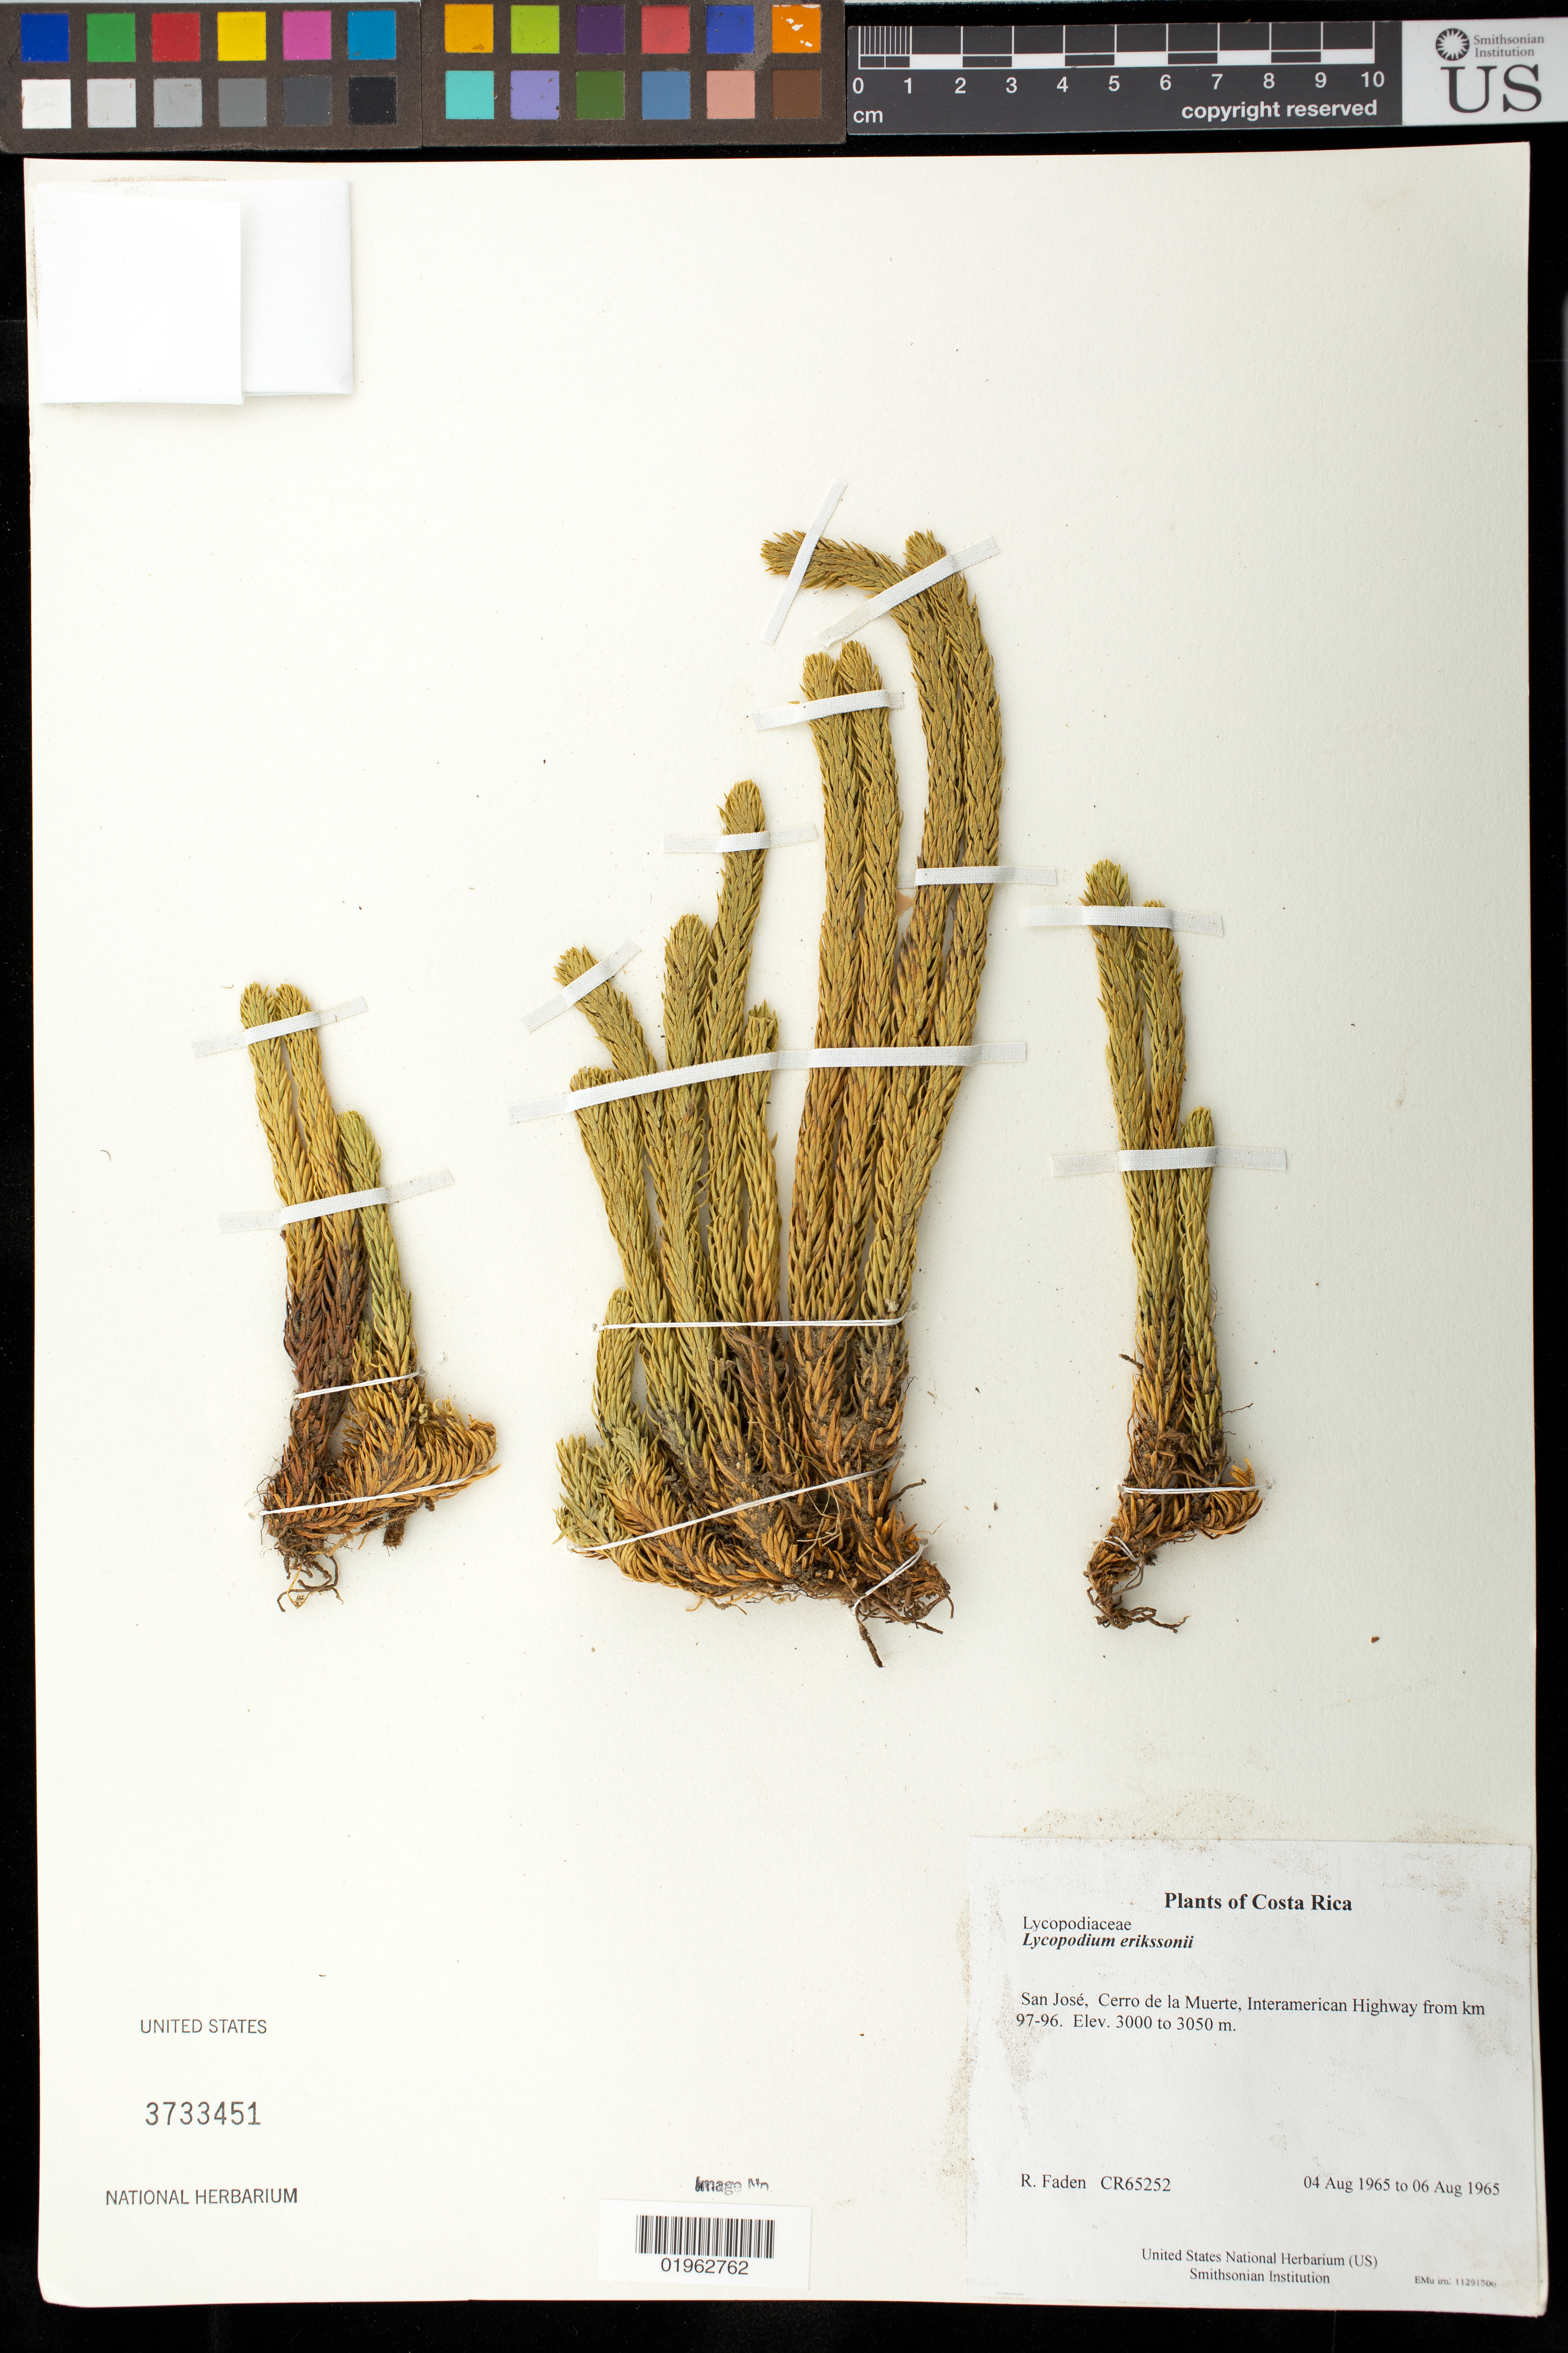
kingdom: Plantae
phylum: Tracheophyta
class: Lycopodiopsida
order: Lycopodiales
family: Lycopodiaceae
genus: Phlegmariurus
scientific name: Phlegmariurus sp.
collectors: R. B. Faden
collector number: CR65252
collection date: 1965-08-04/1965-08-06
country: Costa Rica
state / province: San José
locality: Cerro de la Muerte, Interamerican Highway from km 97-96.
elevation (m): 3000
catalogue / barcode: US 3733451